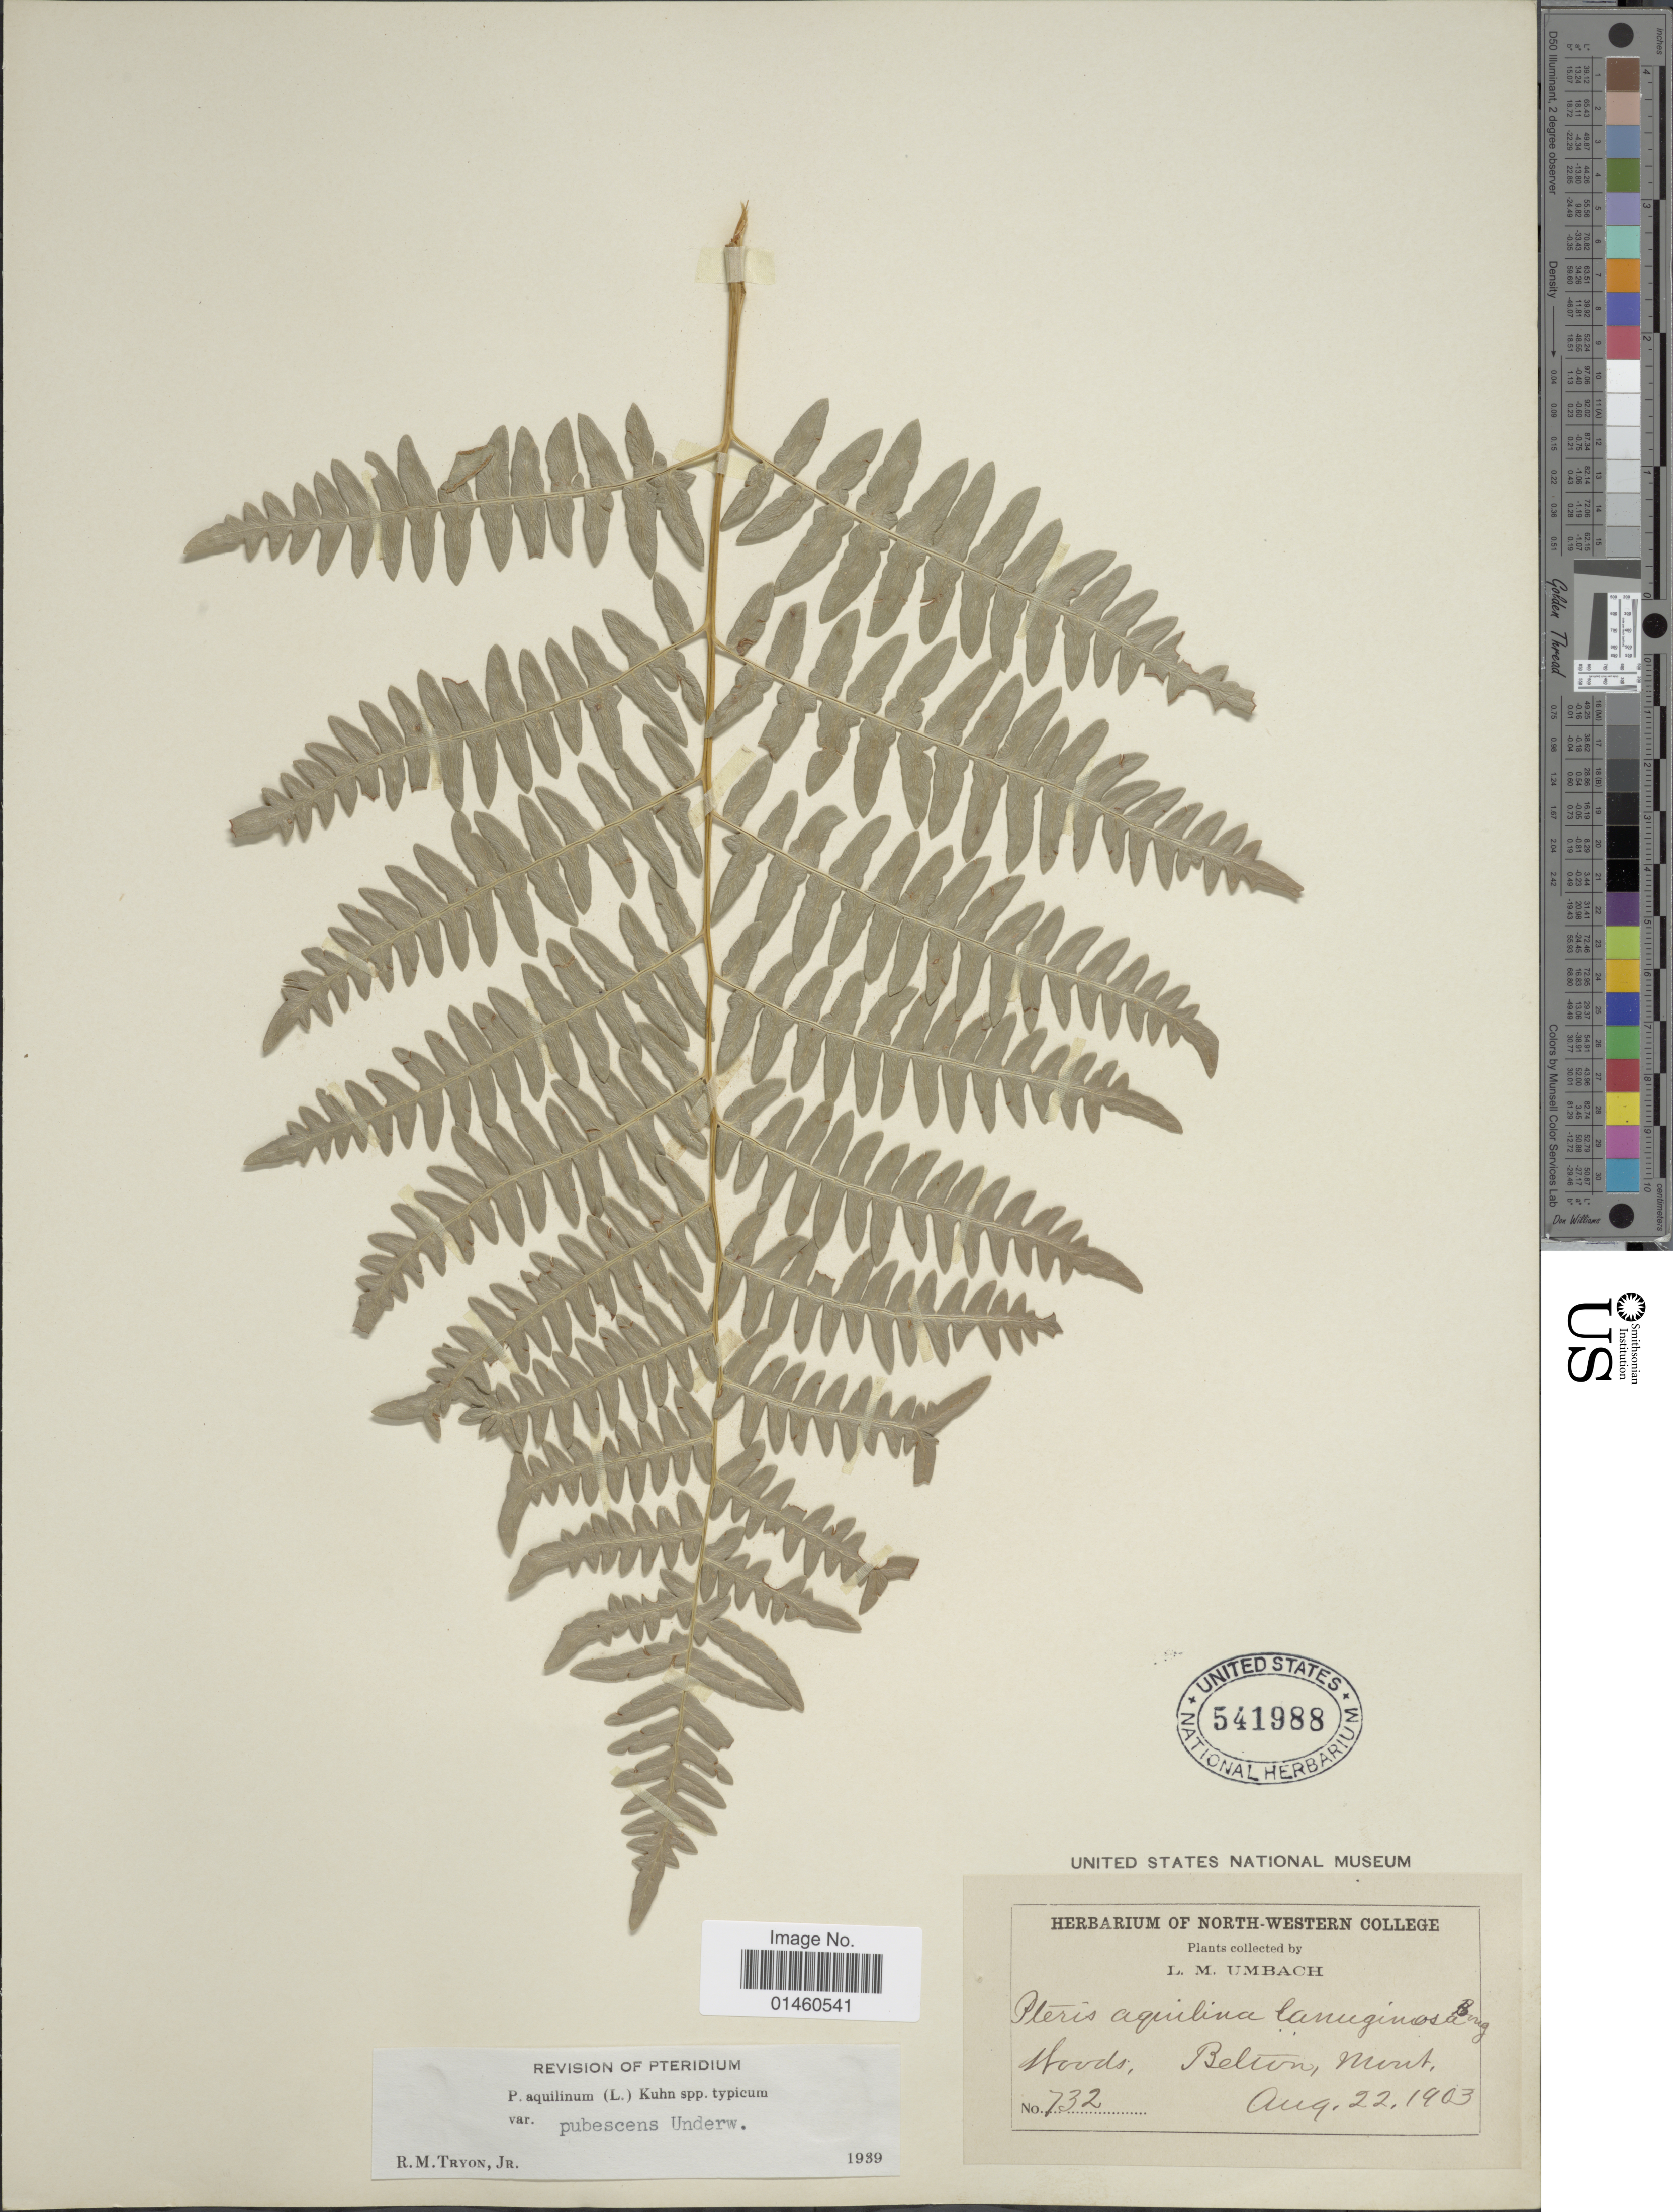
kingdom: Plantae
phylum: Tracheophyta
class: Polypodiopsida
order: Polypodiales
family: Dennstaedtiaceae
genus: Pteridium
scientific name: Pteridium pubescens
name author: (Underw.) Christenh.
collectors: L. M. Umbach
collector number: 732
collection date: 1903-08-22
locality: Woods, Belion Mont. [interpreted]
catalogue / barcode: US 541988